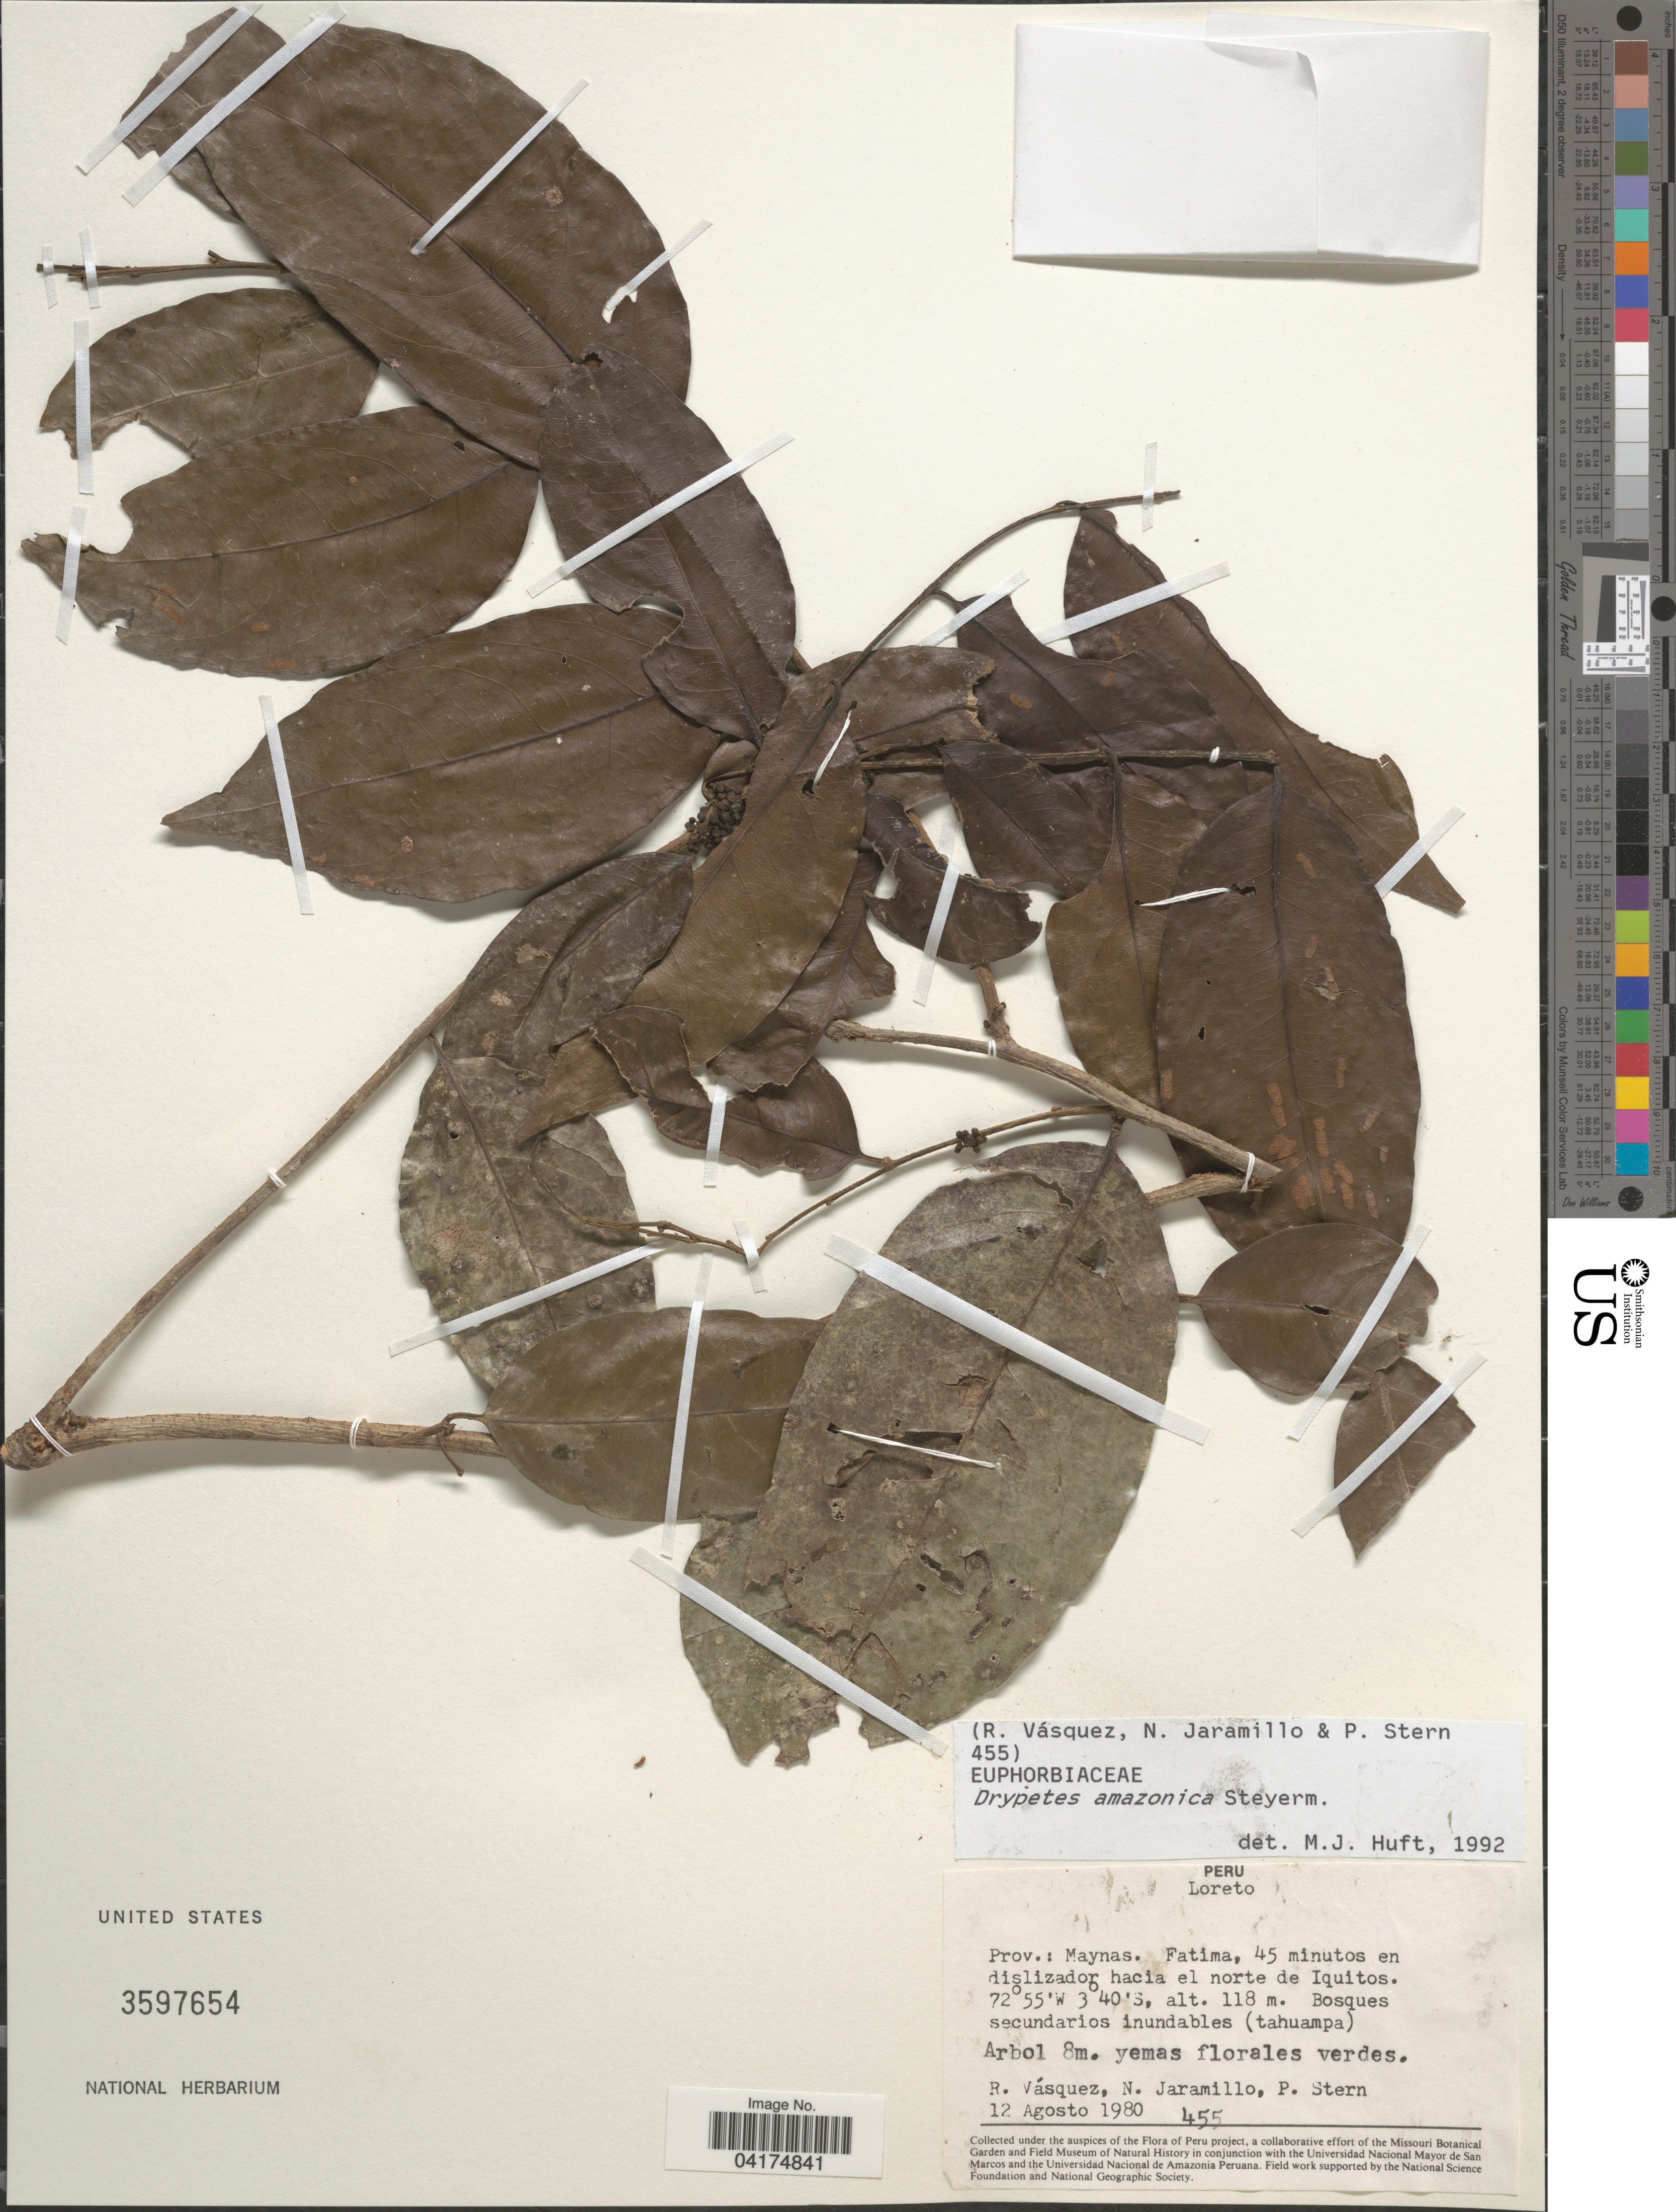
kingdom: Plantae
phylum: Tracheophyta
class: Magnoliopsida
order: Malpighiales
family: Putranjivaceae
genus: Drypetes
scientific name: Drypetes amazonica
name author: Steyerm.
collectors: R. Vásquez, N. Jaramillo & P. Stern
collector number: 455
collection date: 1980-08-12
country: Peru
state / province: Loreto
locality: Prov.: Maynas. Fatima, 45 minutos en dislizador hacia el norte de Iquitos.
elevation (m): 118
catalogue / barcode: US 3597654